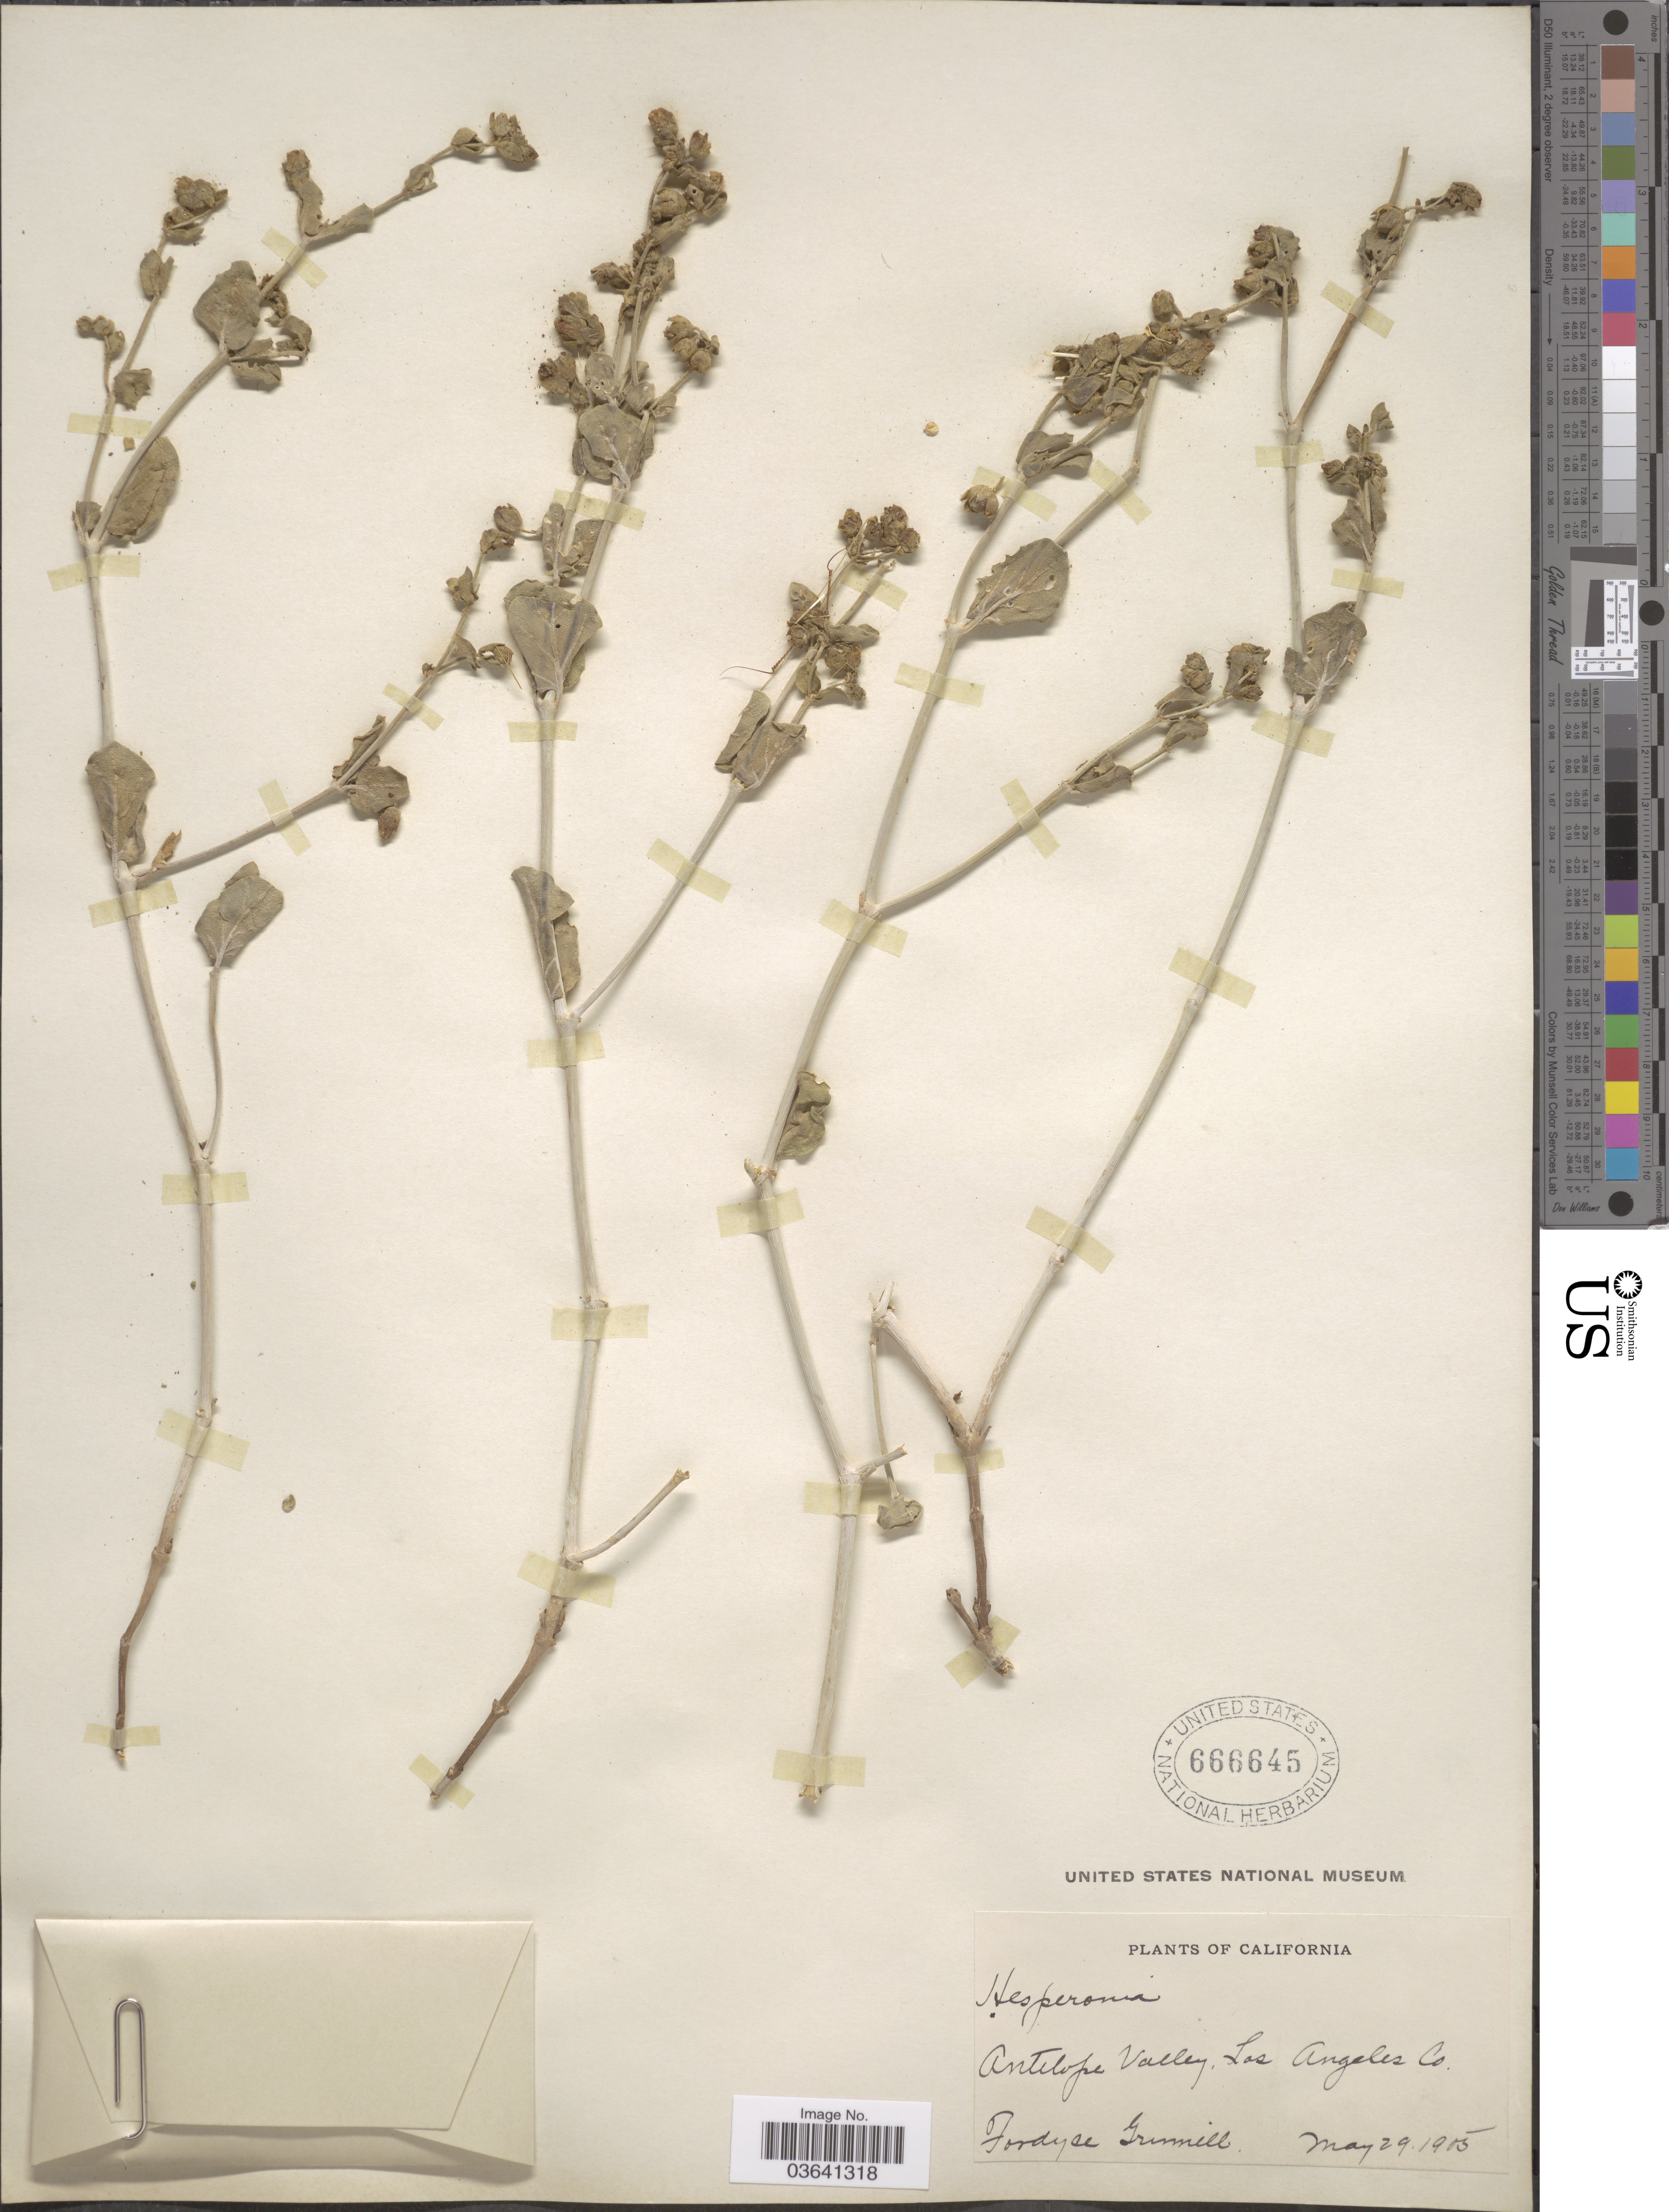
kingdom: Plantae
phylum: Tracheophyta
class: Magnoliopsida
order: Caryophyllales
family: Nyctaginaceae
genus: Mirabilis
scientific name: Mirabilis sp.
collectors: F. Grinnell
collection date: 1905-05-29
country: United States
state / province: California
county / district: Los Angeles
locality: Antelope Valley, Los Angeles Co.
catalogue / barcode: US 666645